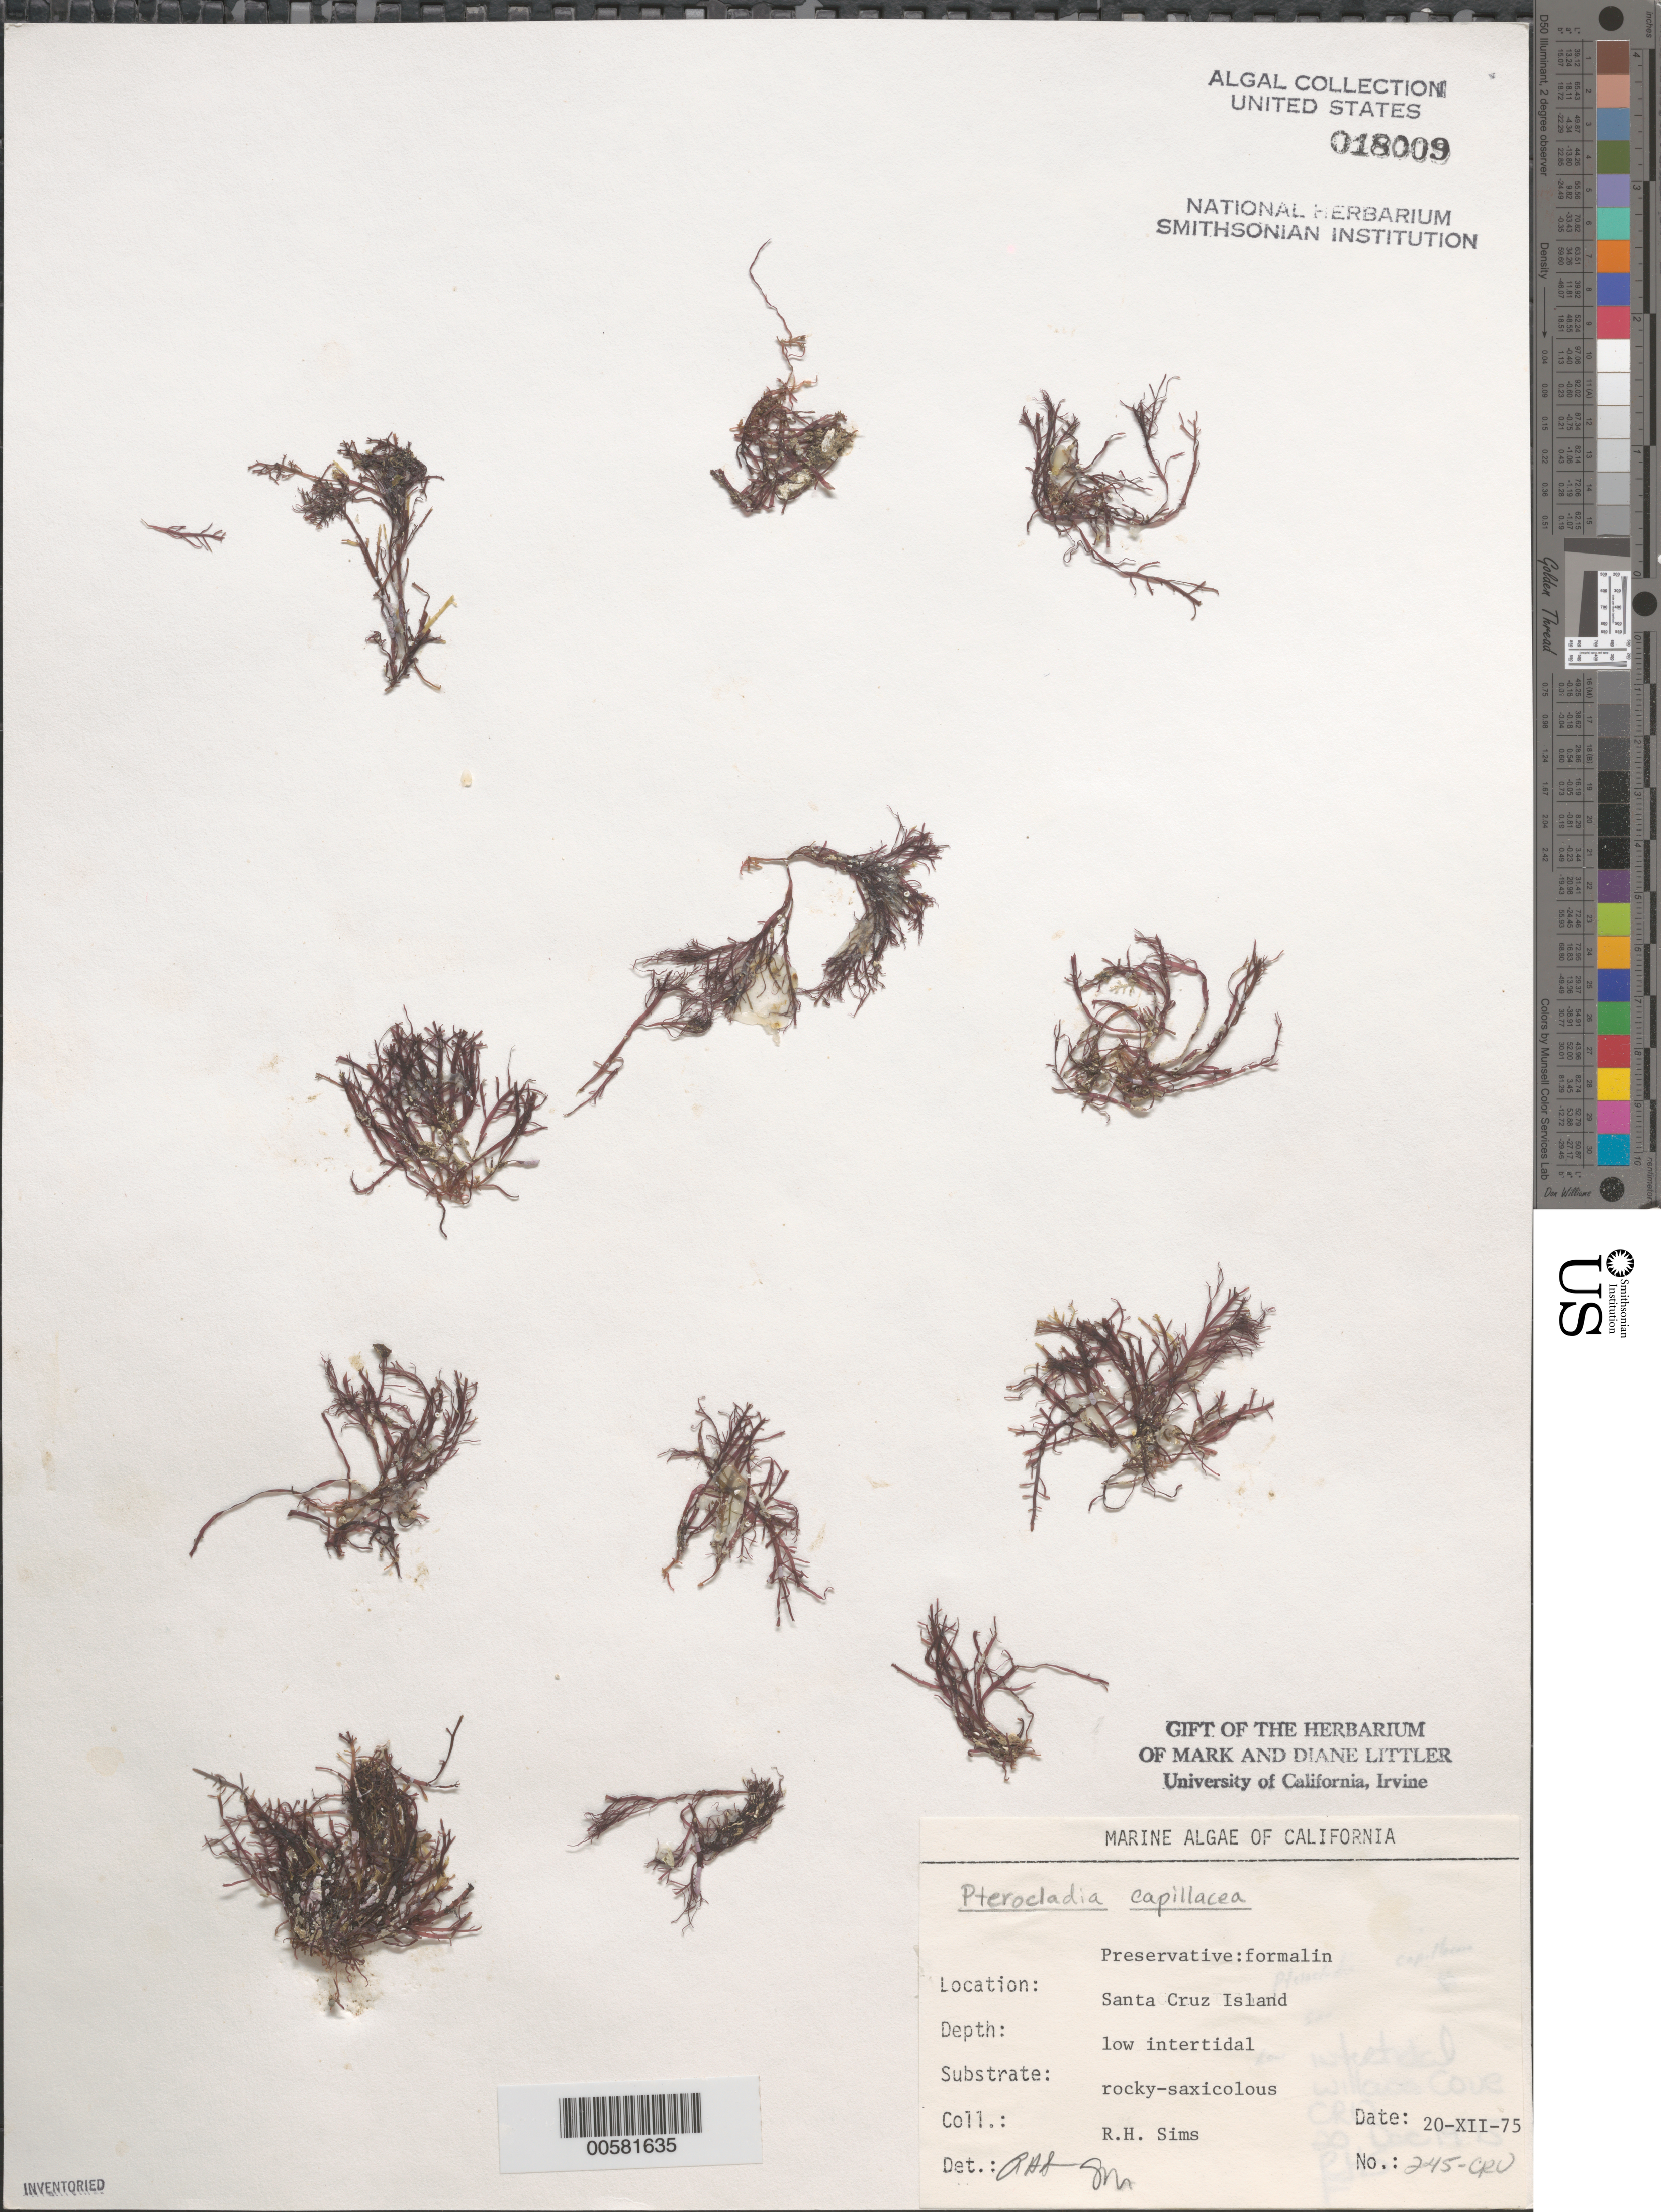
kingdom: Plantae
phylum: Rhodophyta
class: Florideophyceae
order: Gelidiales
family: Pterocladiaceae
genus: Pterocladiella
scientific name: Pterocladiella capillacea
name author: (S.G. Gmel.) Santelices & Hommers.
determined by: Algae name updating Project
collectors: R. H. Sims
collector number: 245-cru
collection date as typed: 20 Dec 1975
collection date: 1975-12-20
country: United States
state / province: California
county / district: Santa Barbara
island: Santa Cruz Island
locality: Willows Cove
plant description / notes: BLM-SOCALBIGHT Rocky Intertidal Survey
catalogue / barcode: US 18009